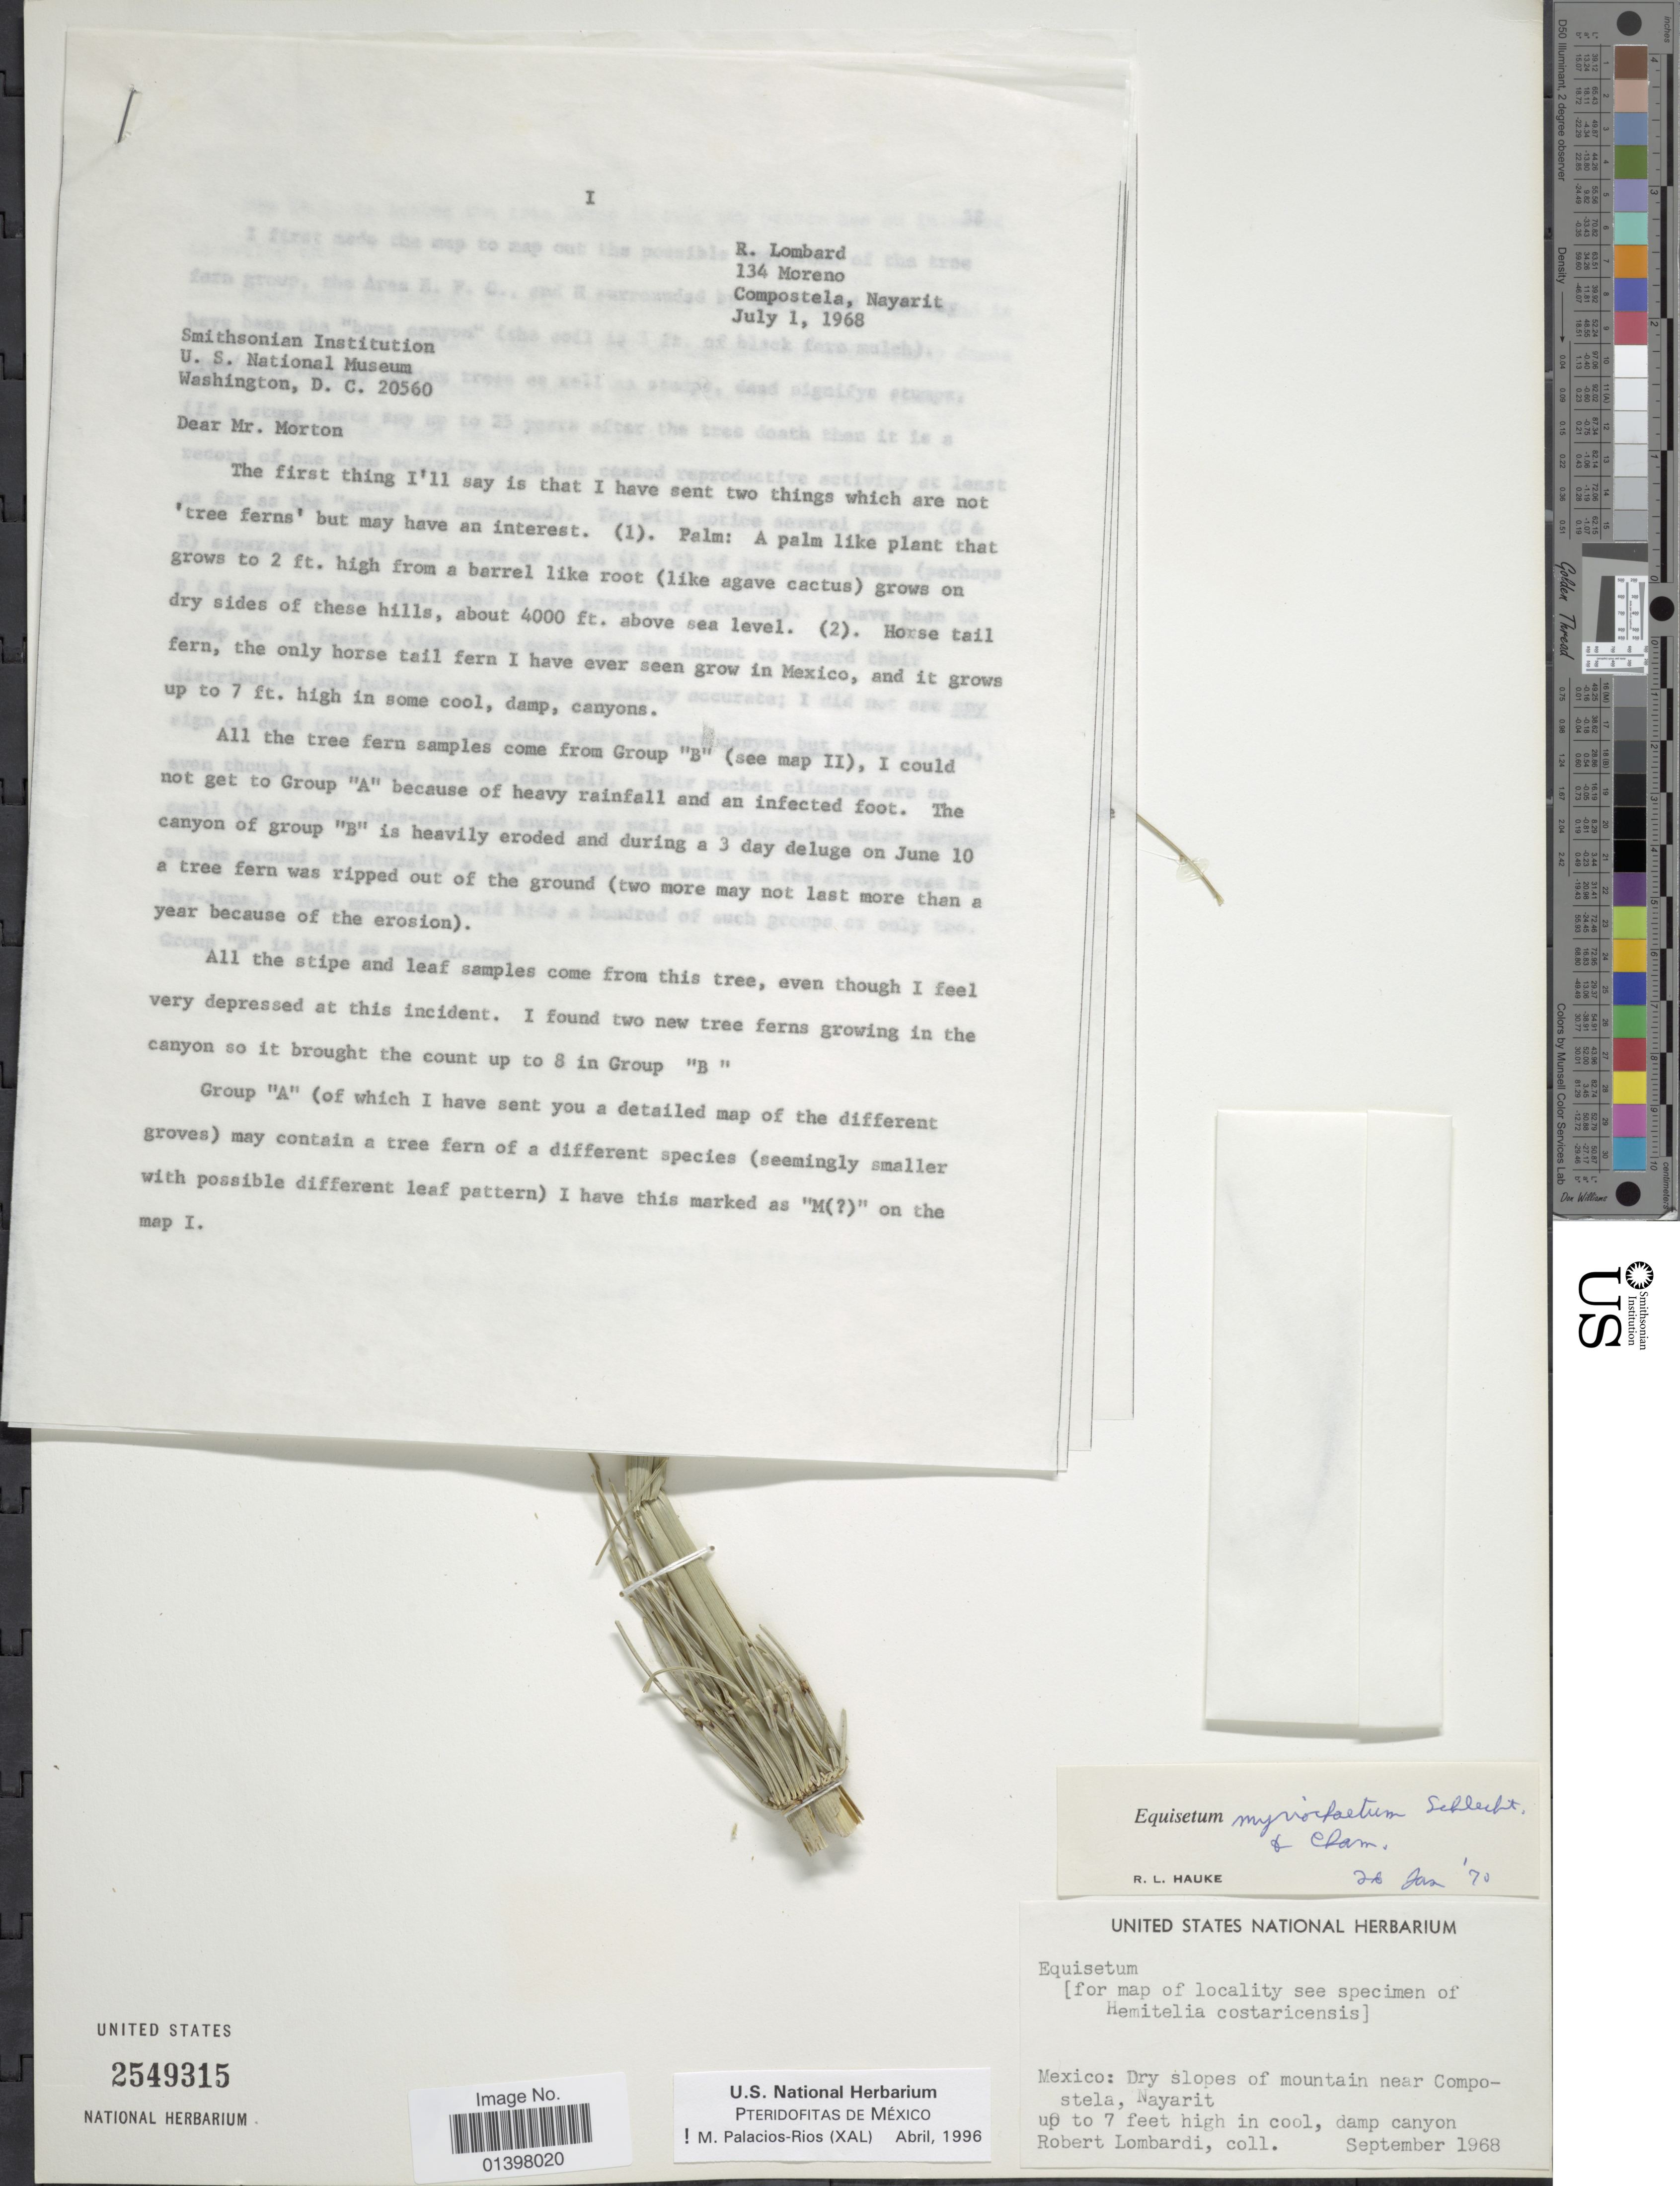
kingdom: Plantae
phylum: Tracheophyta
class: Polypodiopsida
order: Equisetales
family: Equisetaceae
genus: Equisetum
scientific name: Equisetum myriochaetum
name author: Schltdl. & Cham.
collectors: R. Lombardi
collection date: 1968-09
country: Mexico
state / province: Nayarit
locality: Dry slopes of mountain near Compostela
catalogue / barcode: US 2549315